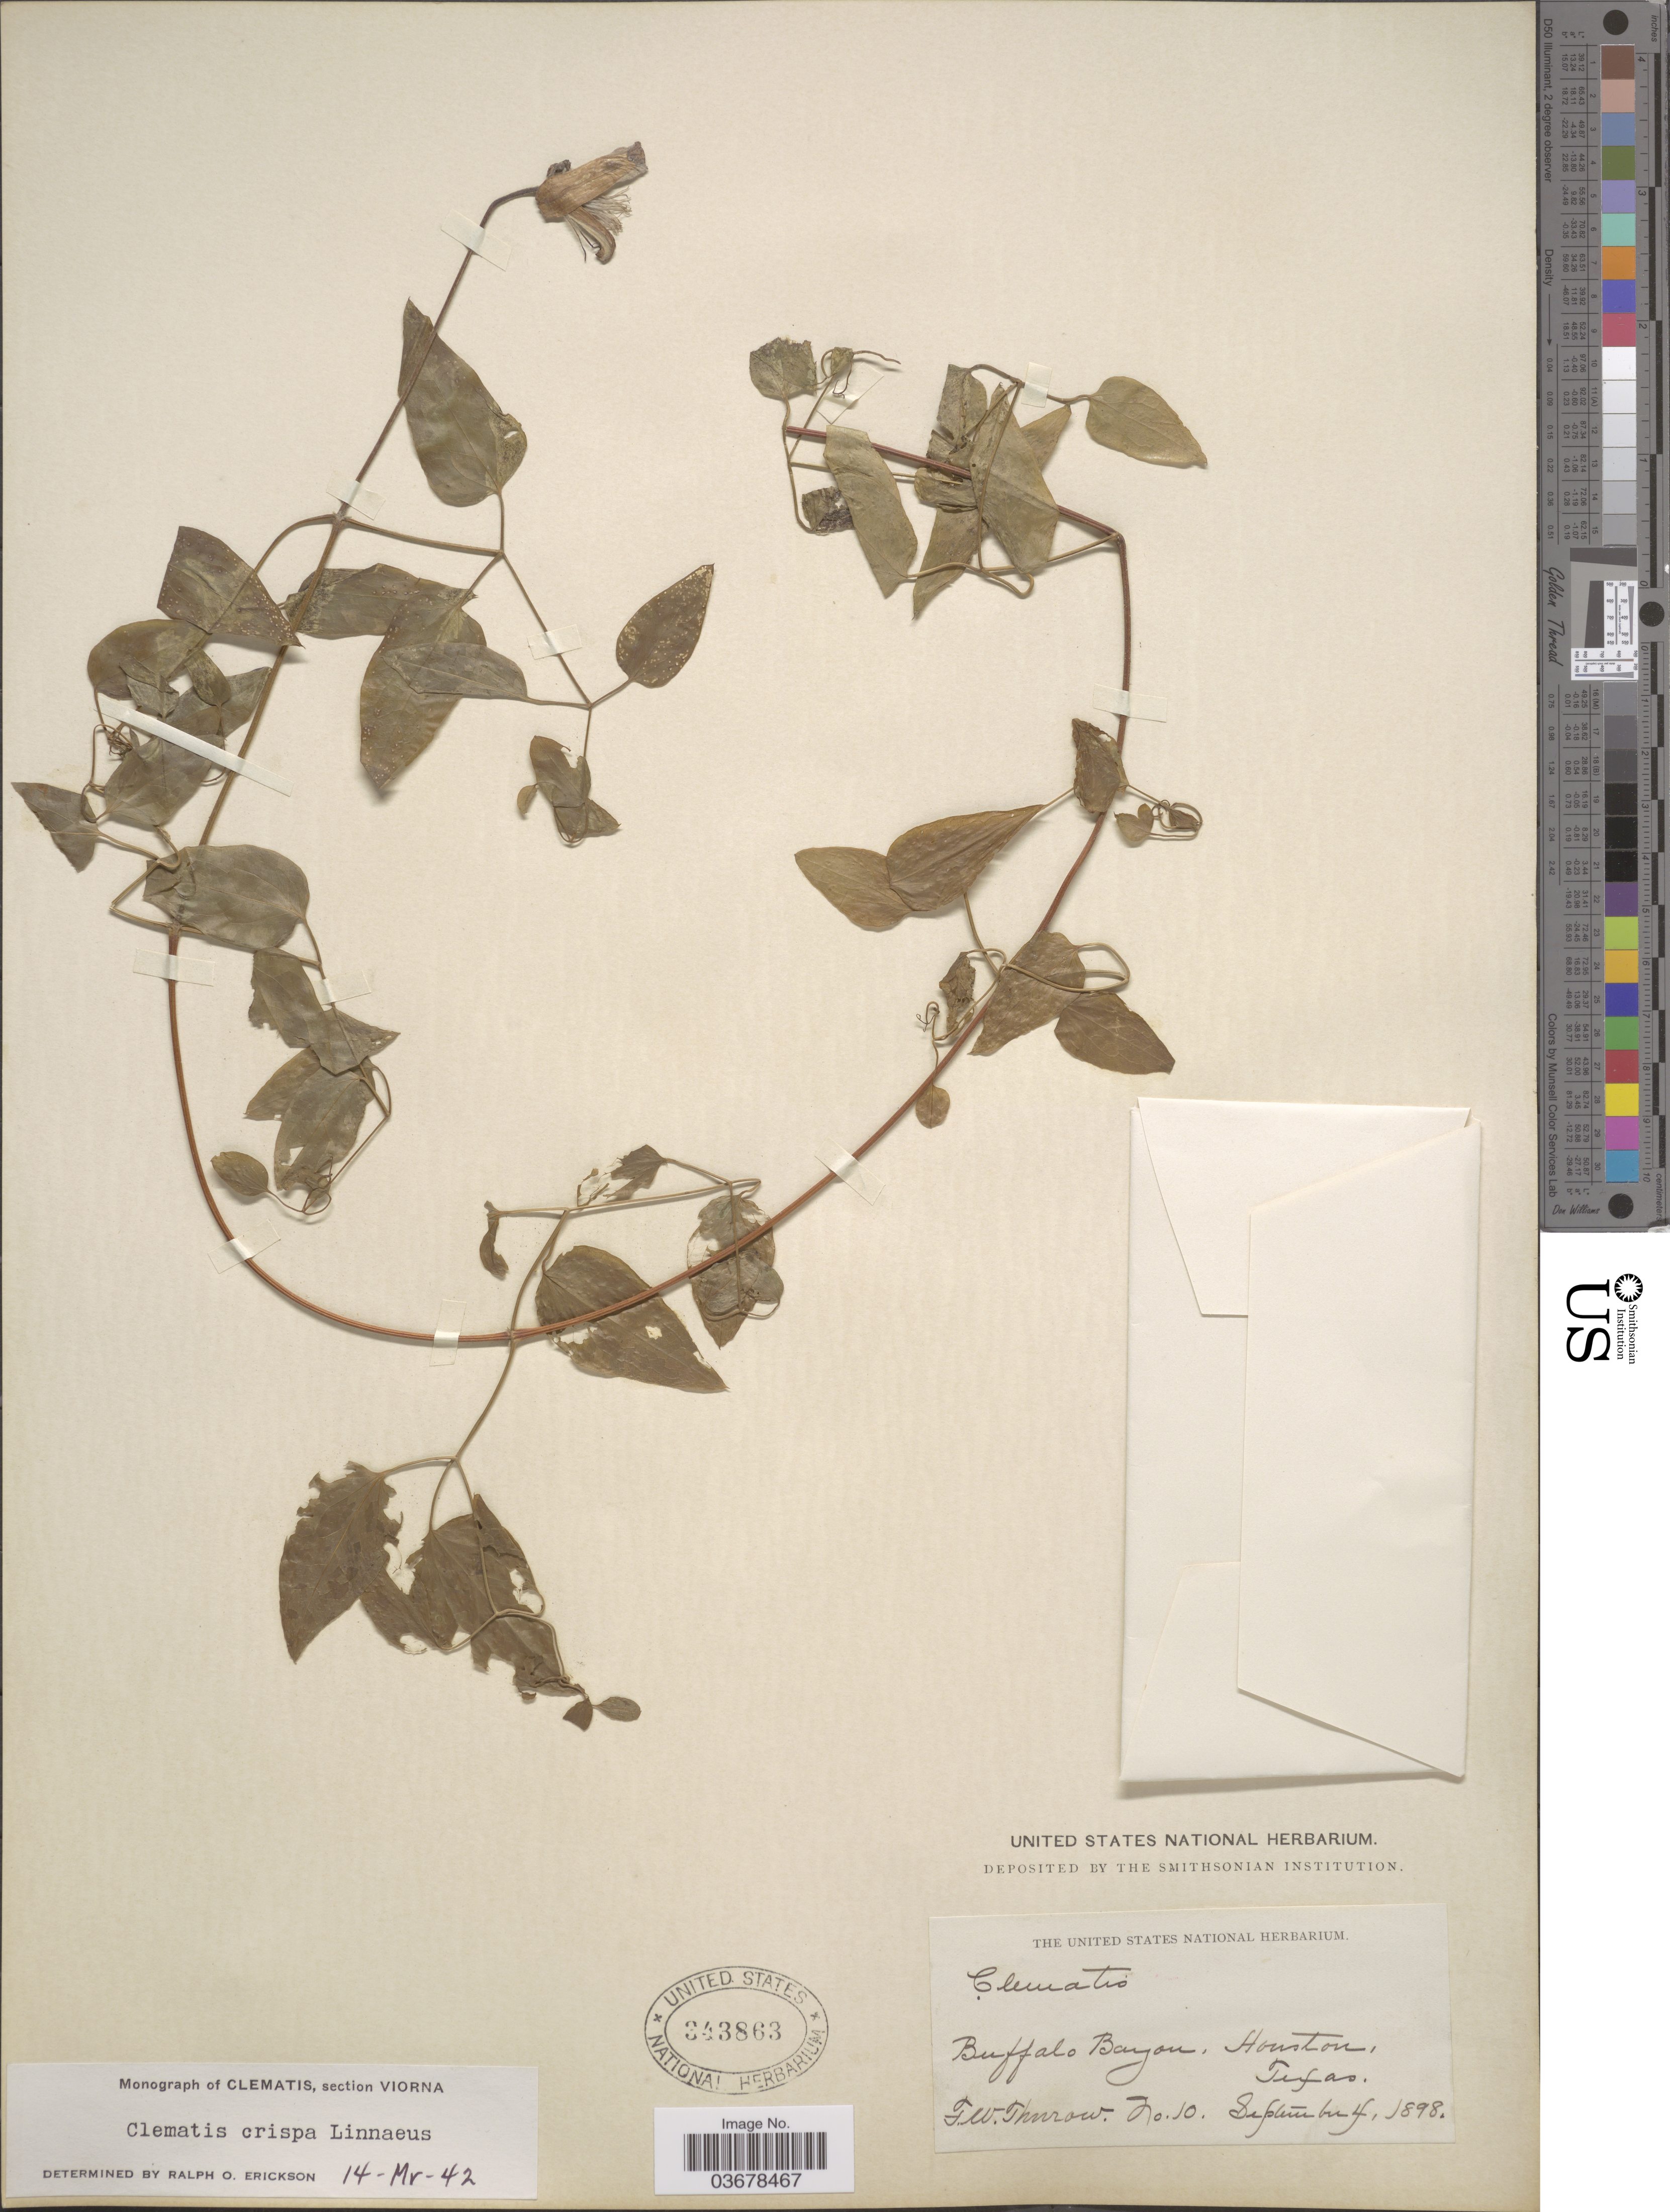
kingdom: Plantae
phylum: Tracheophyta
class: Magnoliopsida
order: Ranunculales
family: Ranunculaceae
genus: Clematis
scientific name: Clematis viorna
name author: L.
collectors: F. W. Thurow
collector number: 10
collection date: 1898-09-04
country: United States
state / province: Texas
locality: Buffalo Bayon, Houston.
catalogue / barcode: US 343863